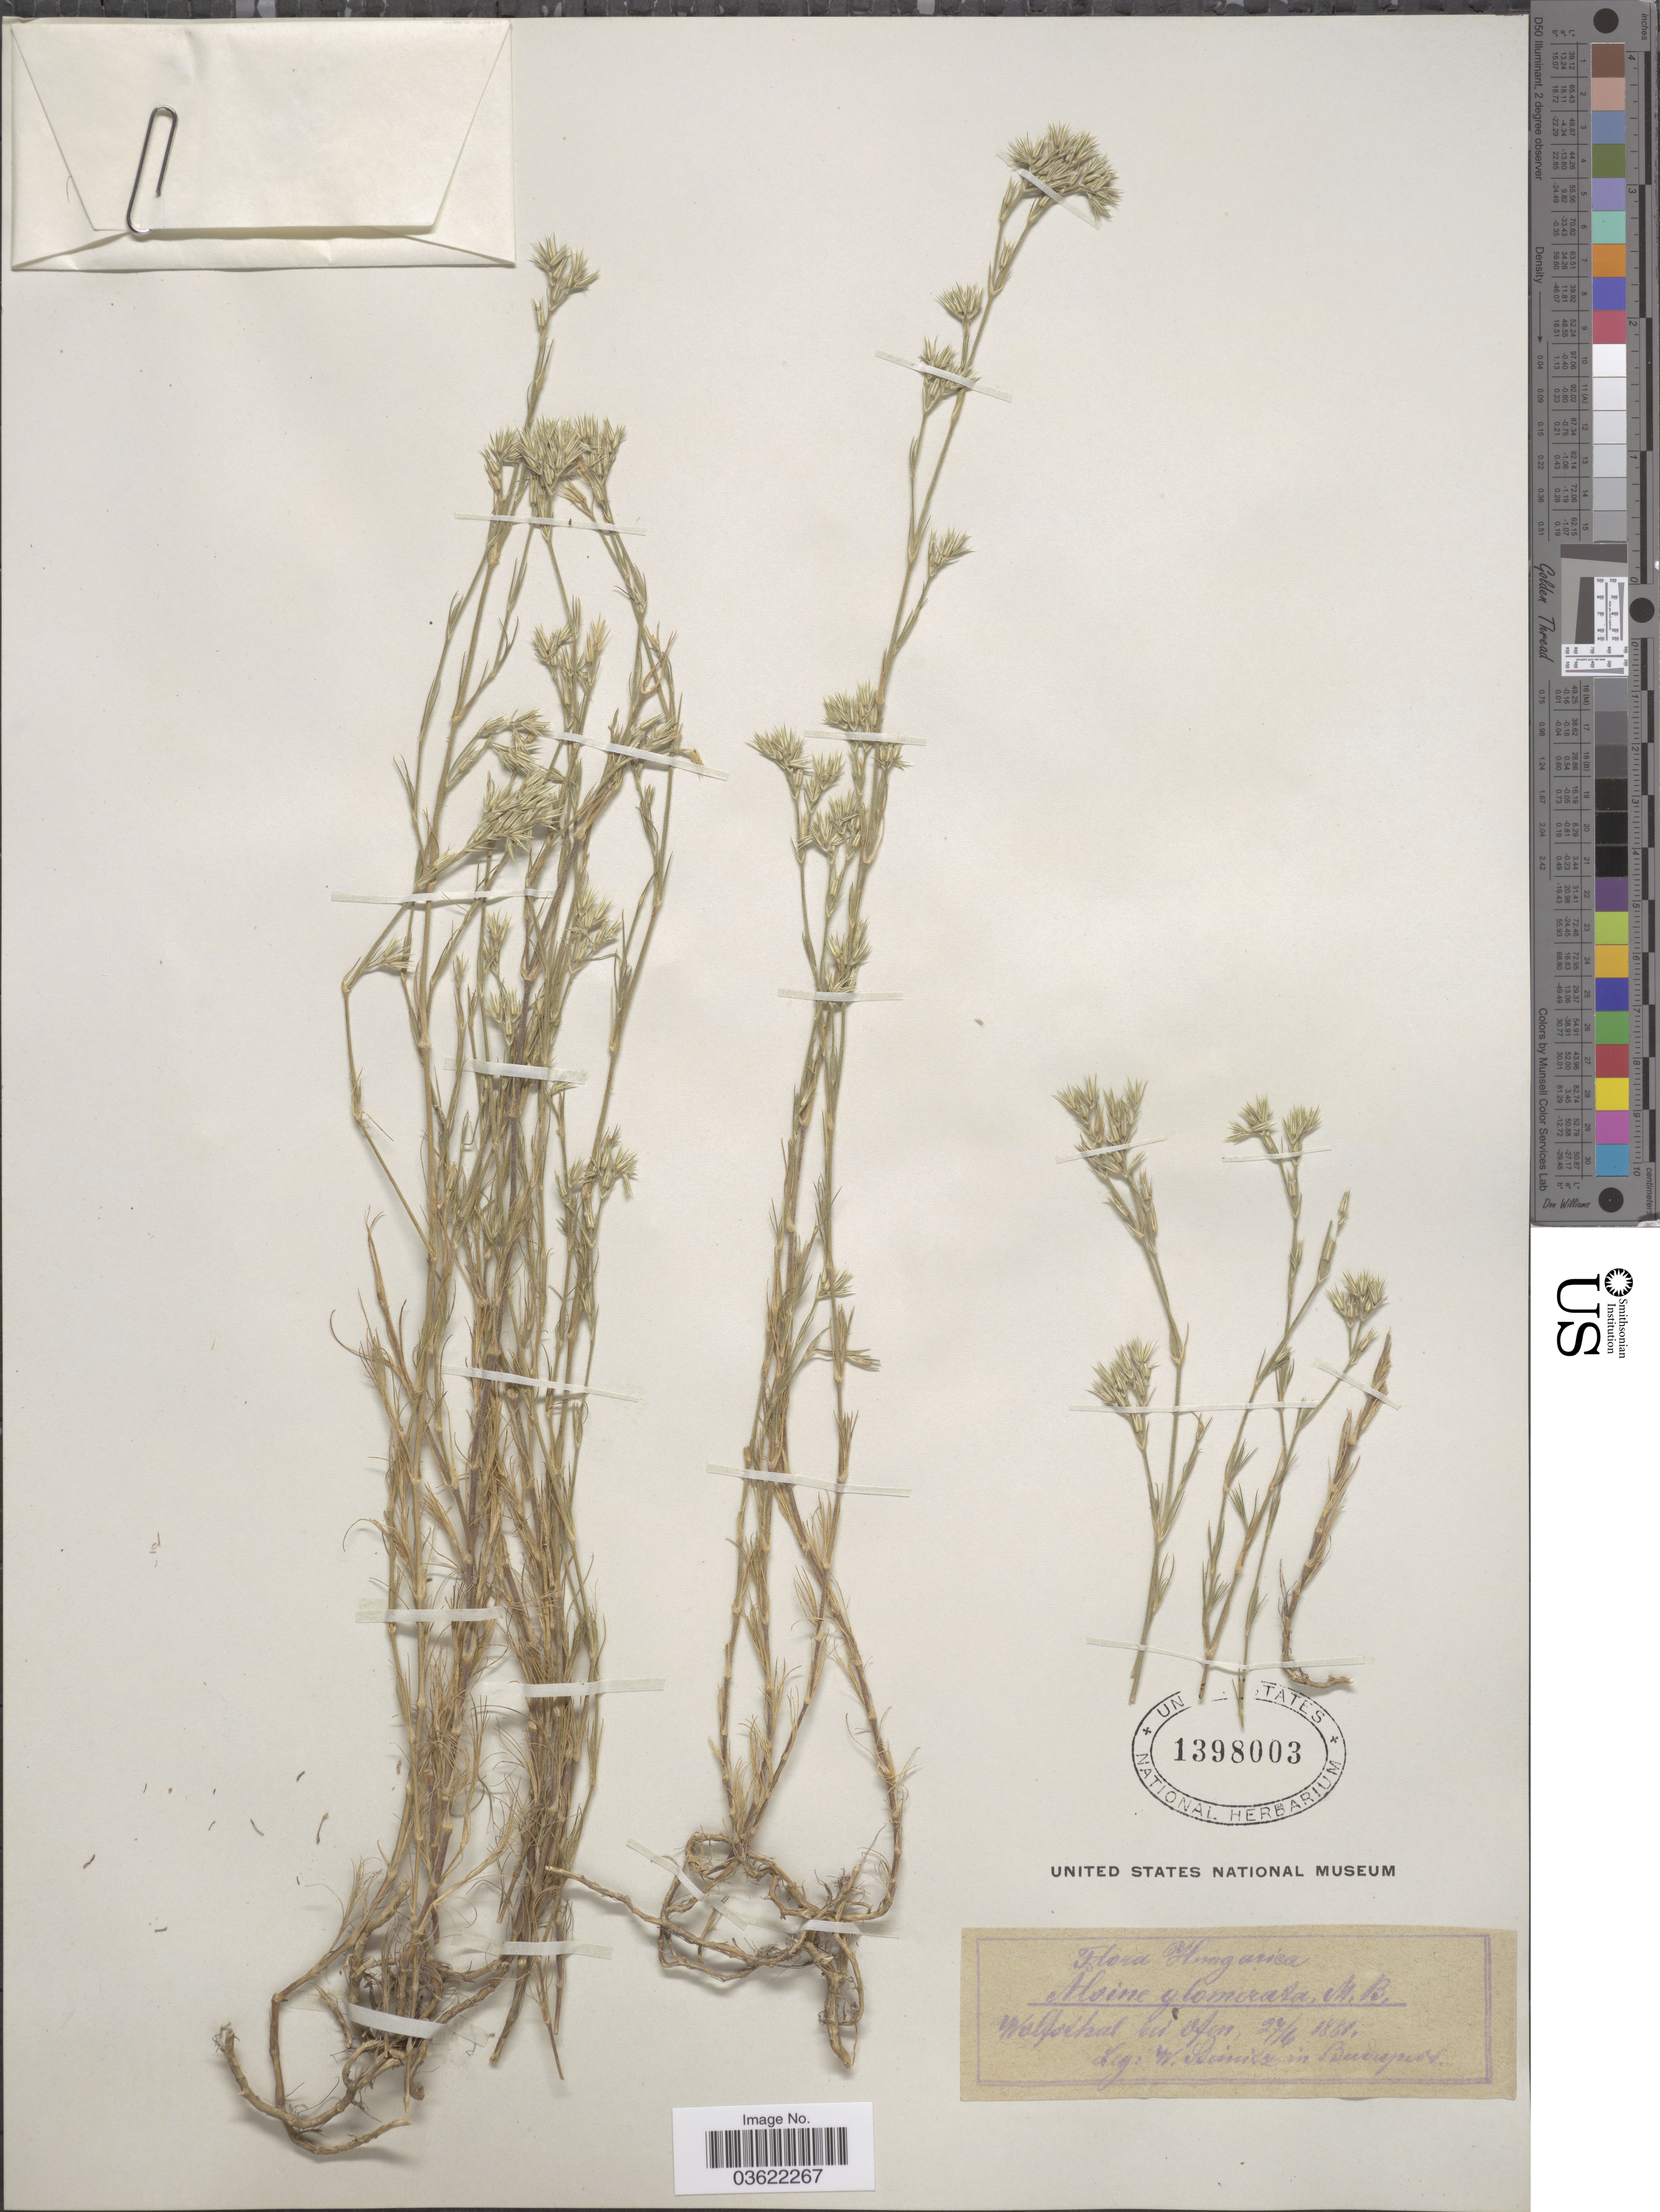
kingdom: Plantae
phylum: Tracheophyta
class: Magnoliopsida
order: Caryophyllales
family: Caryophyllaceae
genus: Arenaria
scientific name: Arenaria glomerata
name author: M. Bieb.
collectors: W. Reinitz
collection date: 1881-06-27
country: Hungary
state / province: Budapest, Capital District of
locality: Wolfsthal bei Ofen.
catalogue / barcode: US 1398003